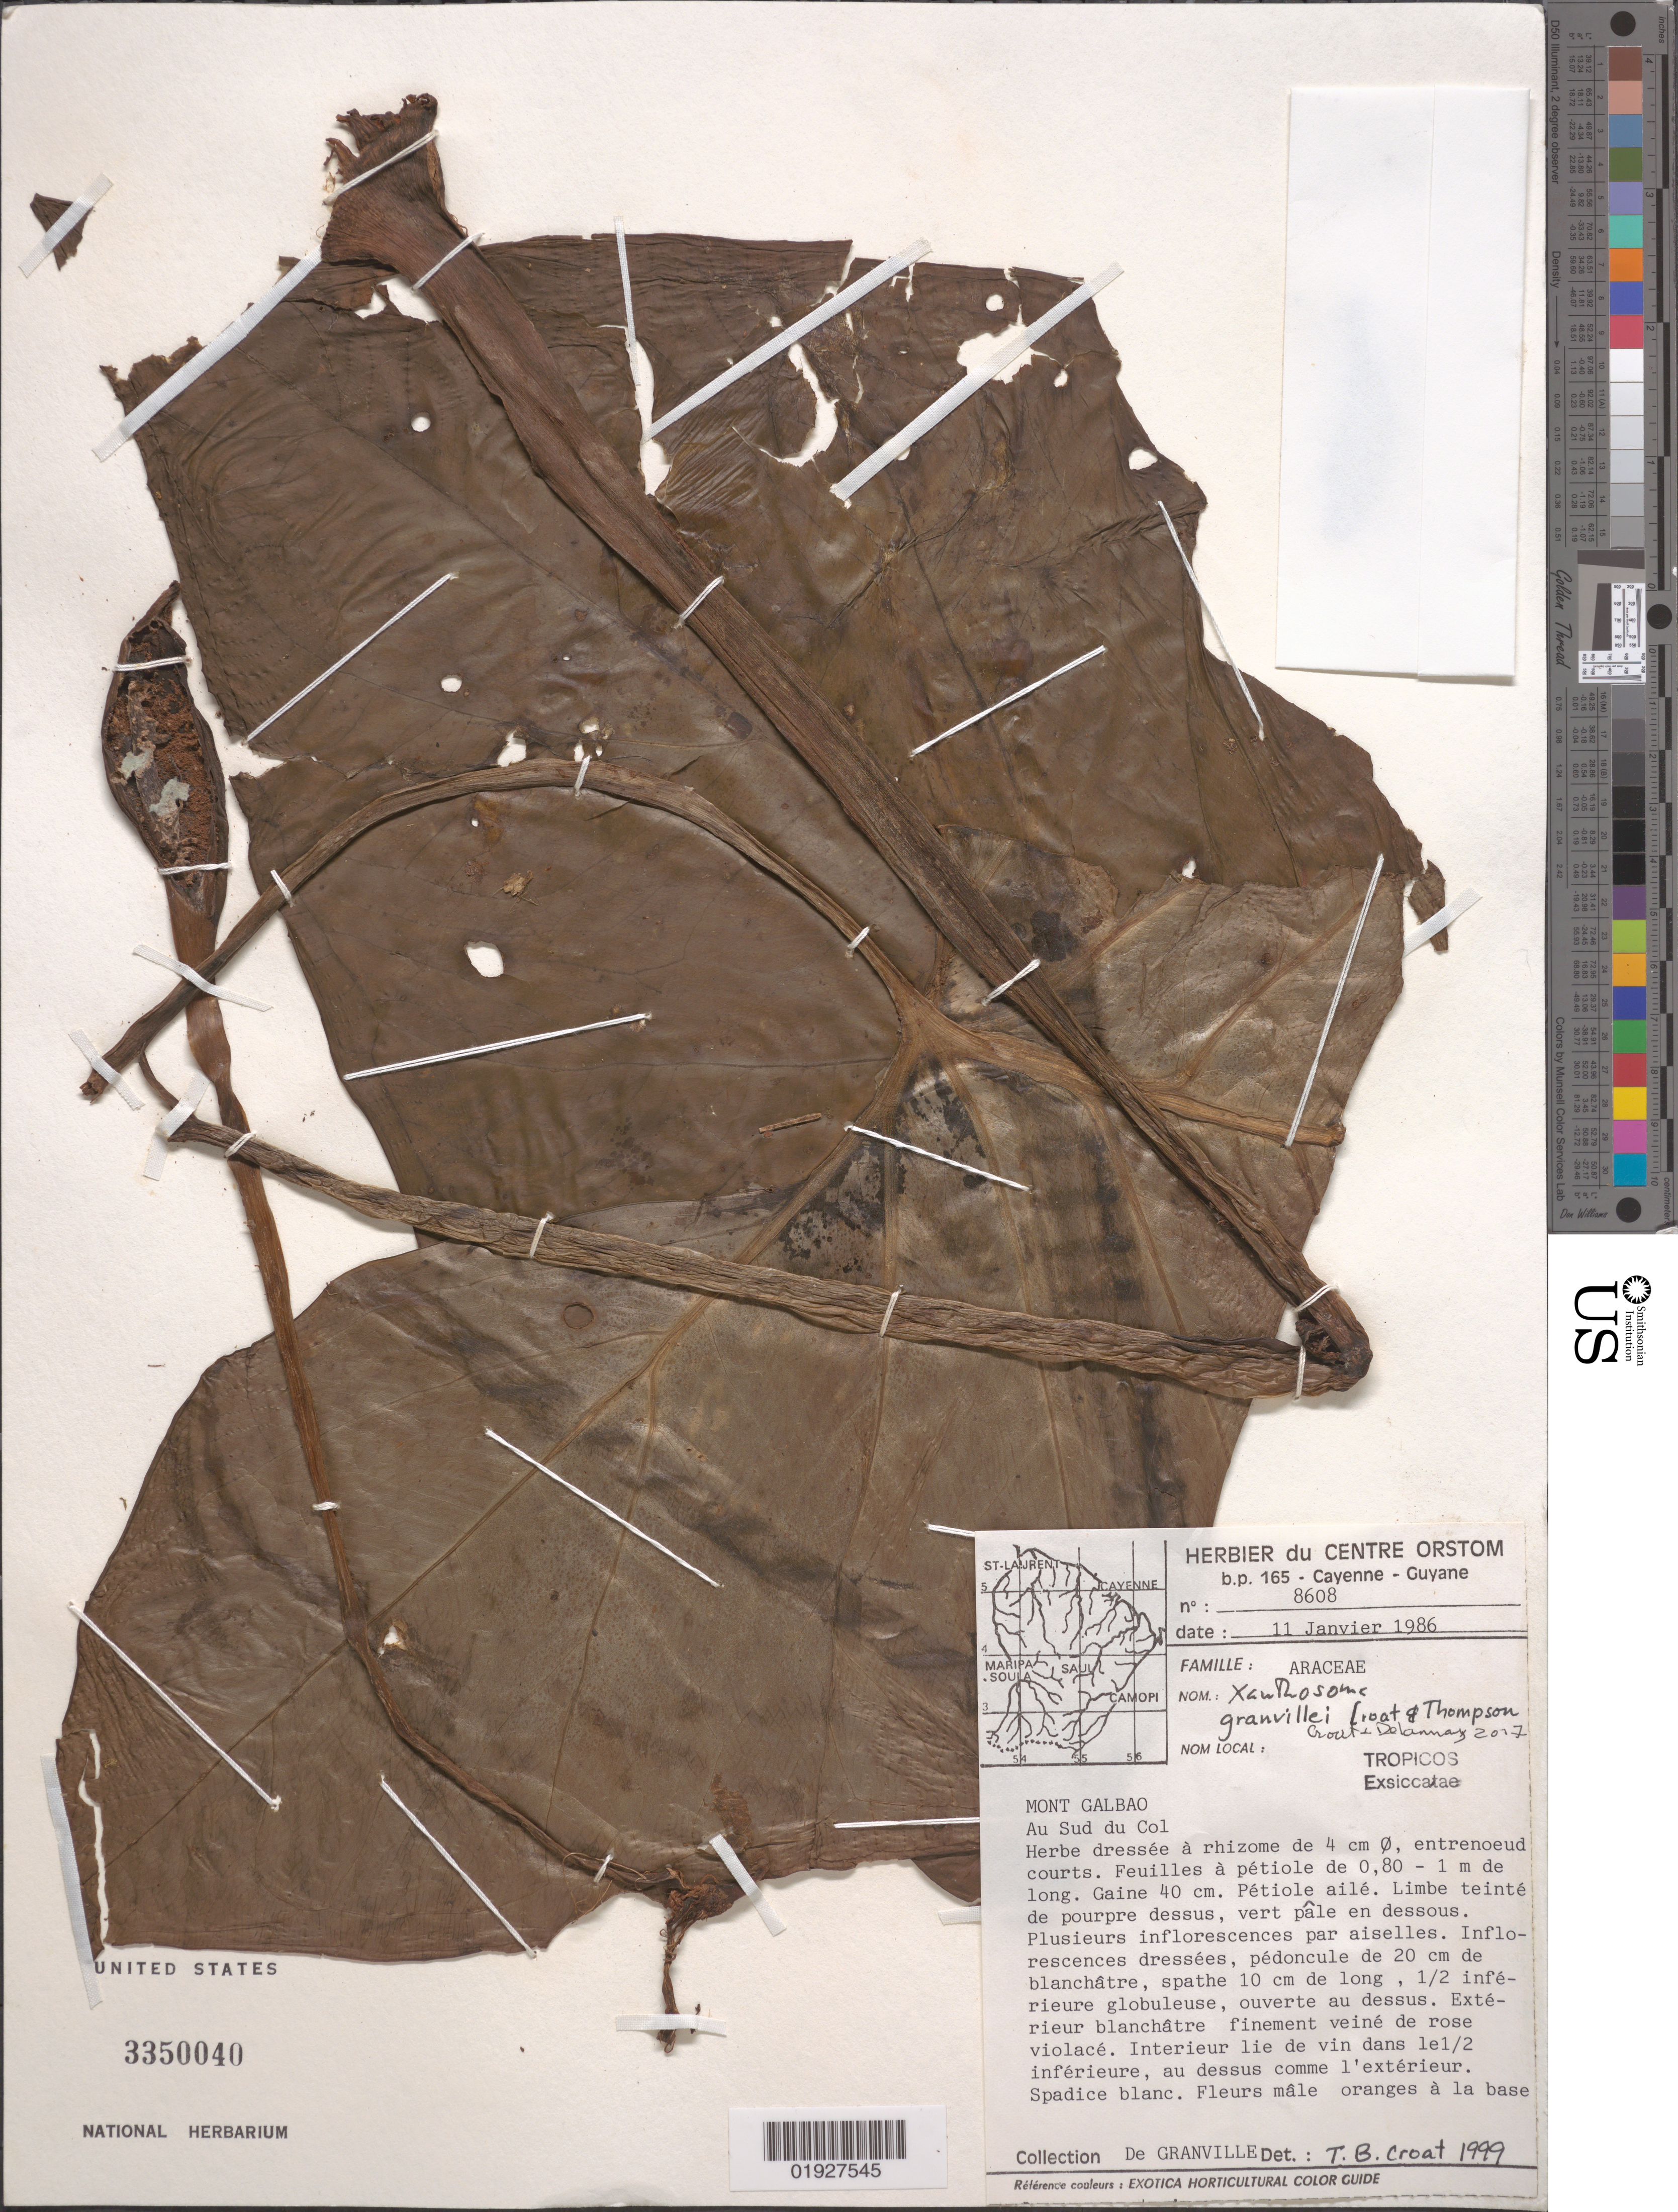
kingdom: Plantae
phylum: Tracheophyta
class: Liliopsida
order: Alismatales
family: Araceae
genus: Xanthosoma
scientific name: Xanthosoma granvillei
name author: Croat & S.A. Thomps.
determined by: Croat, Thomas B., Missouri Botanical Garden (MO)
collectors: J.-J. de Granville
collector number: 8608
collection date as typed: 11 Jan 1986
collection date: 1986-01-11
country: French Guiana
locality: Mont Galbao, Au Sud du Col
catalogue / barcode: US 3350040